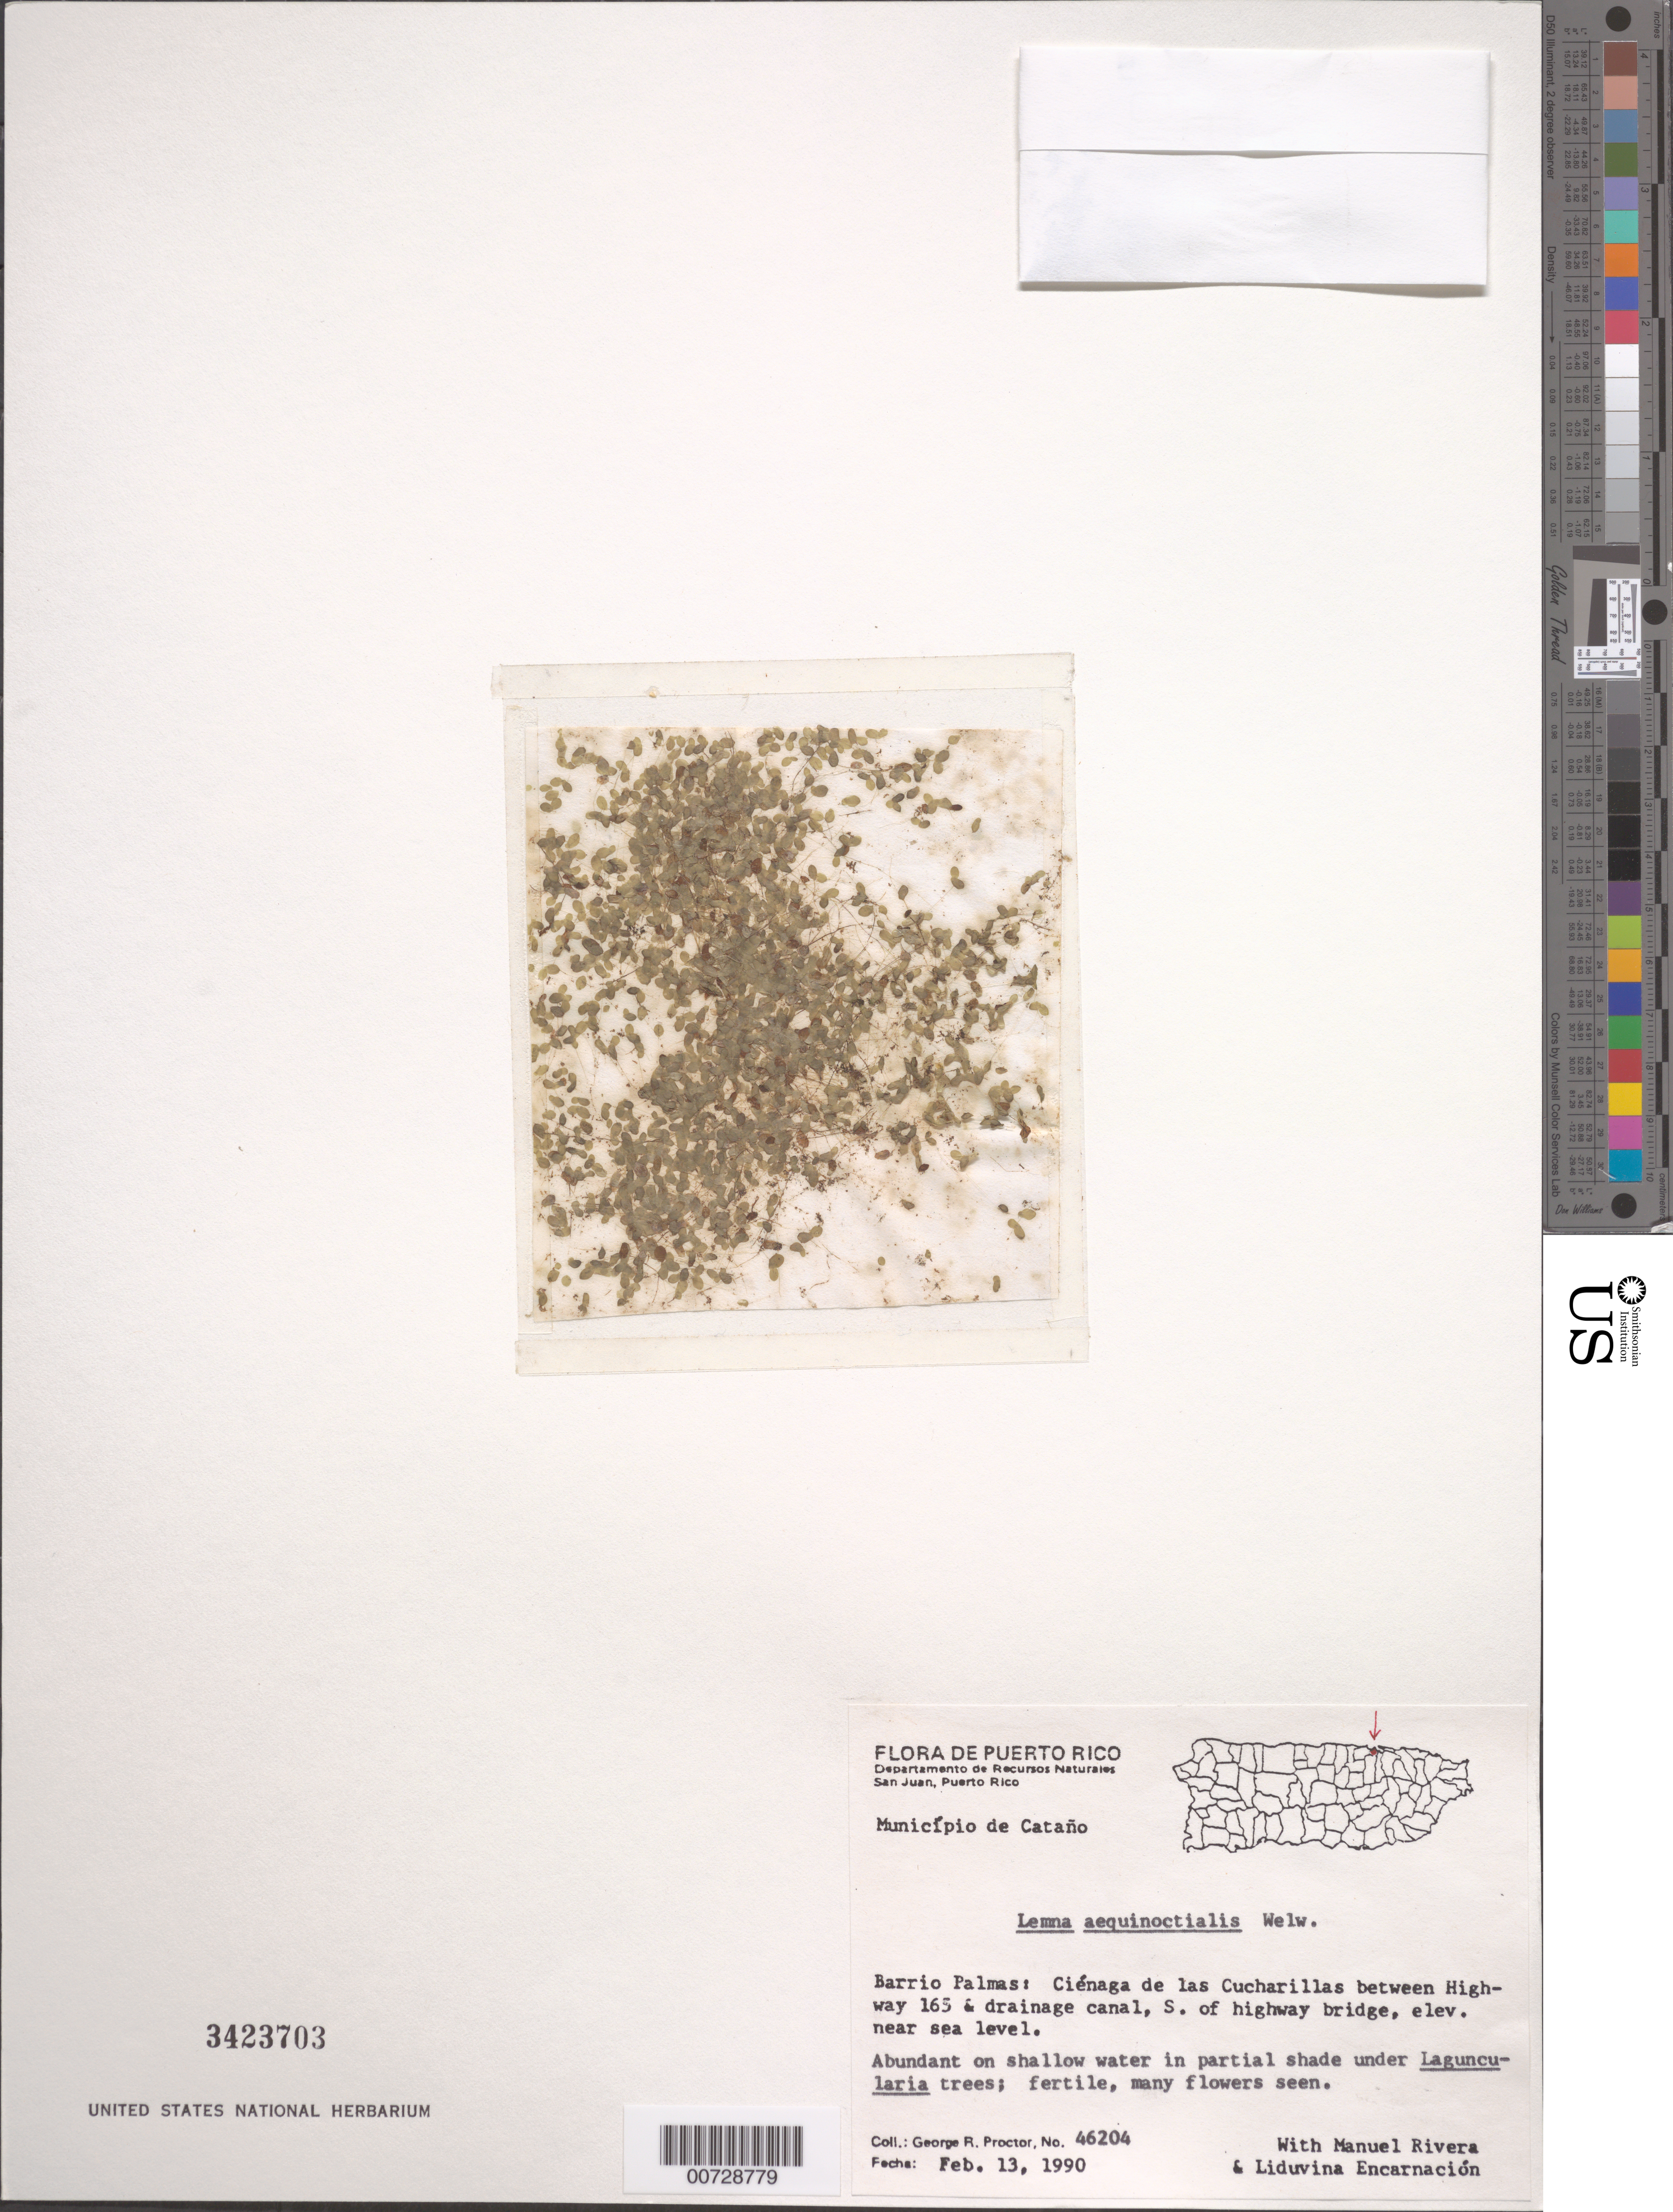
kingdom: Plantae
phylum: Tracheophyta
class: Liliopsida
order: Alismatales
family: Araceae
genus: Lemna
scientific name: Lemna aequinoctialis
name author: Welw.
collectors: G. R. Proctor, M. Rivera & L. Encarnación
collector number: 46204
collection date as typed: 13 Feb 1990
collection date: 1990-02-13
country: Puerto Rico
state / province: Cataño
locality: Mun. Cataño, Barrio Palmas: Ciénaga de las Cucharillas btw Hwy 165 & drainage canal, S of Hwy bridge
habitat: Shallow water in partial shade under Laguncularia trees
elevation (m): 0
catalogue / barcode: US 3423703